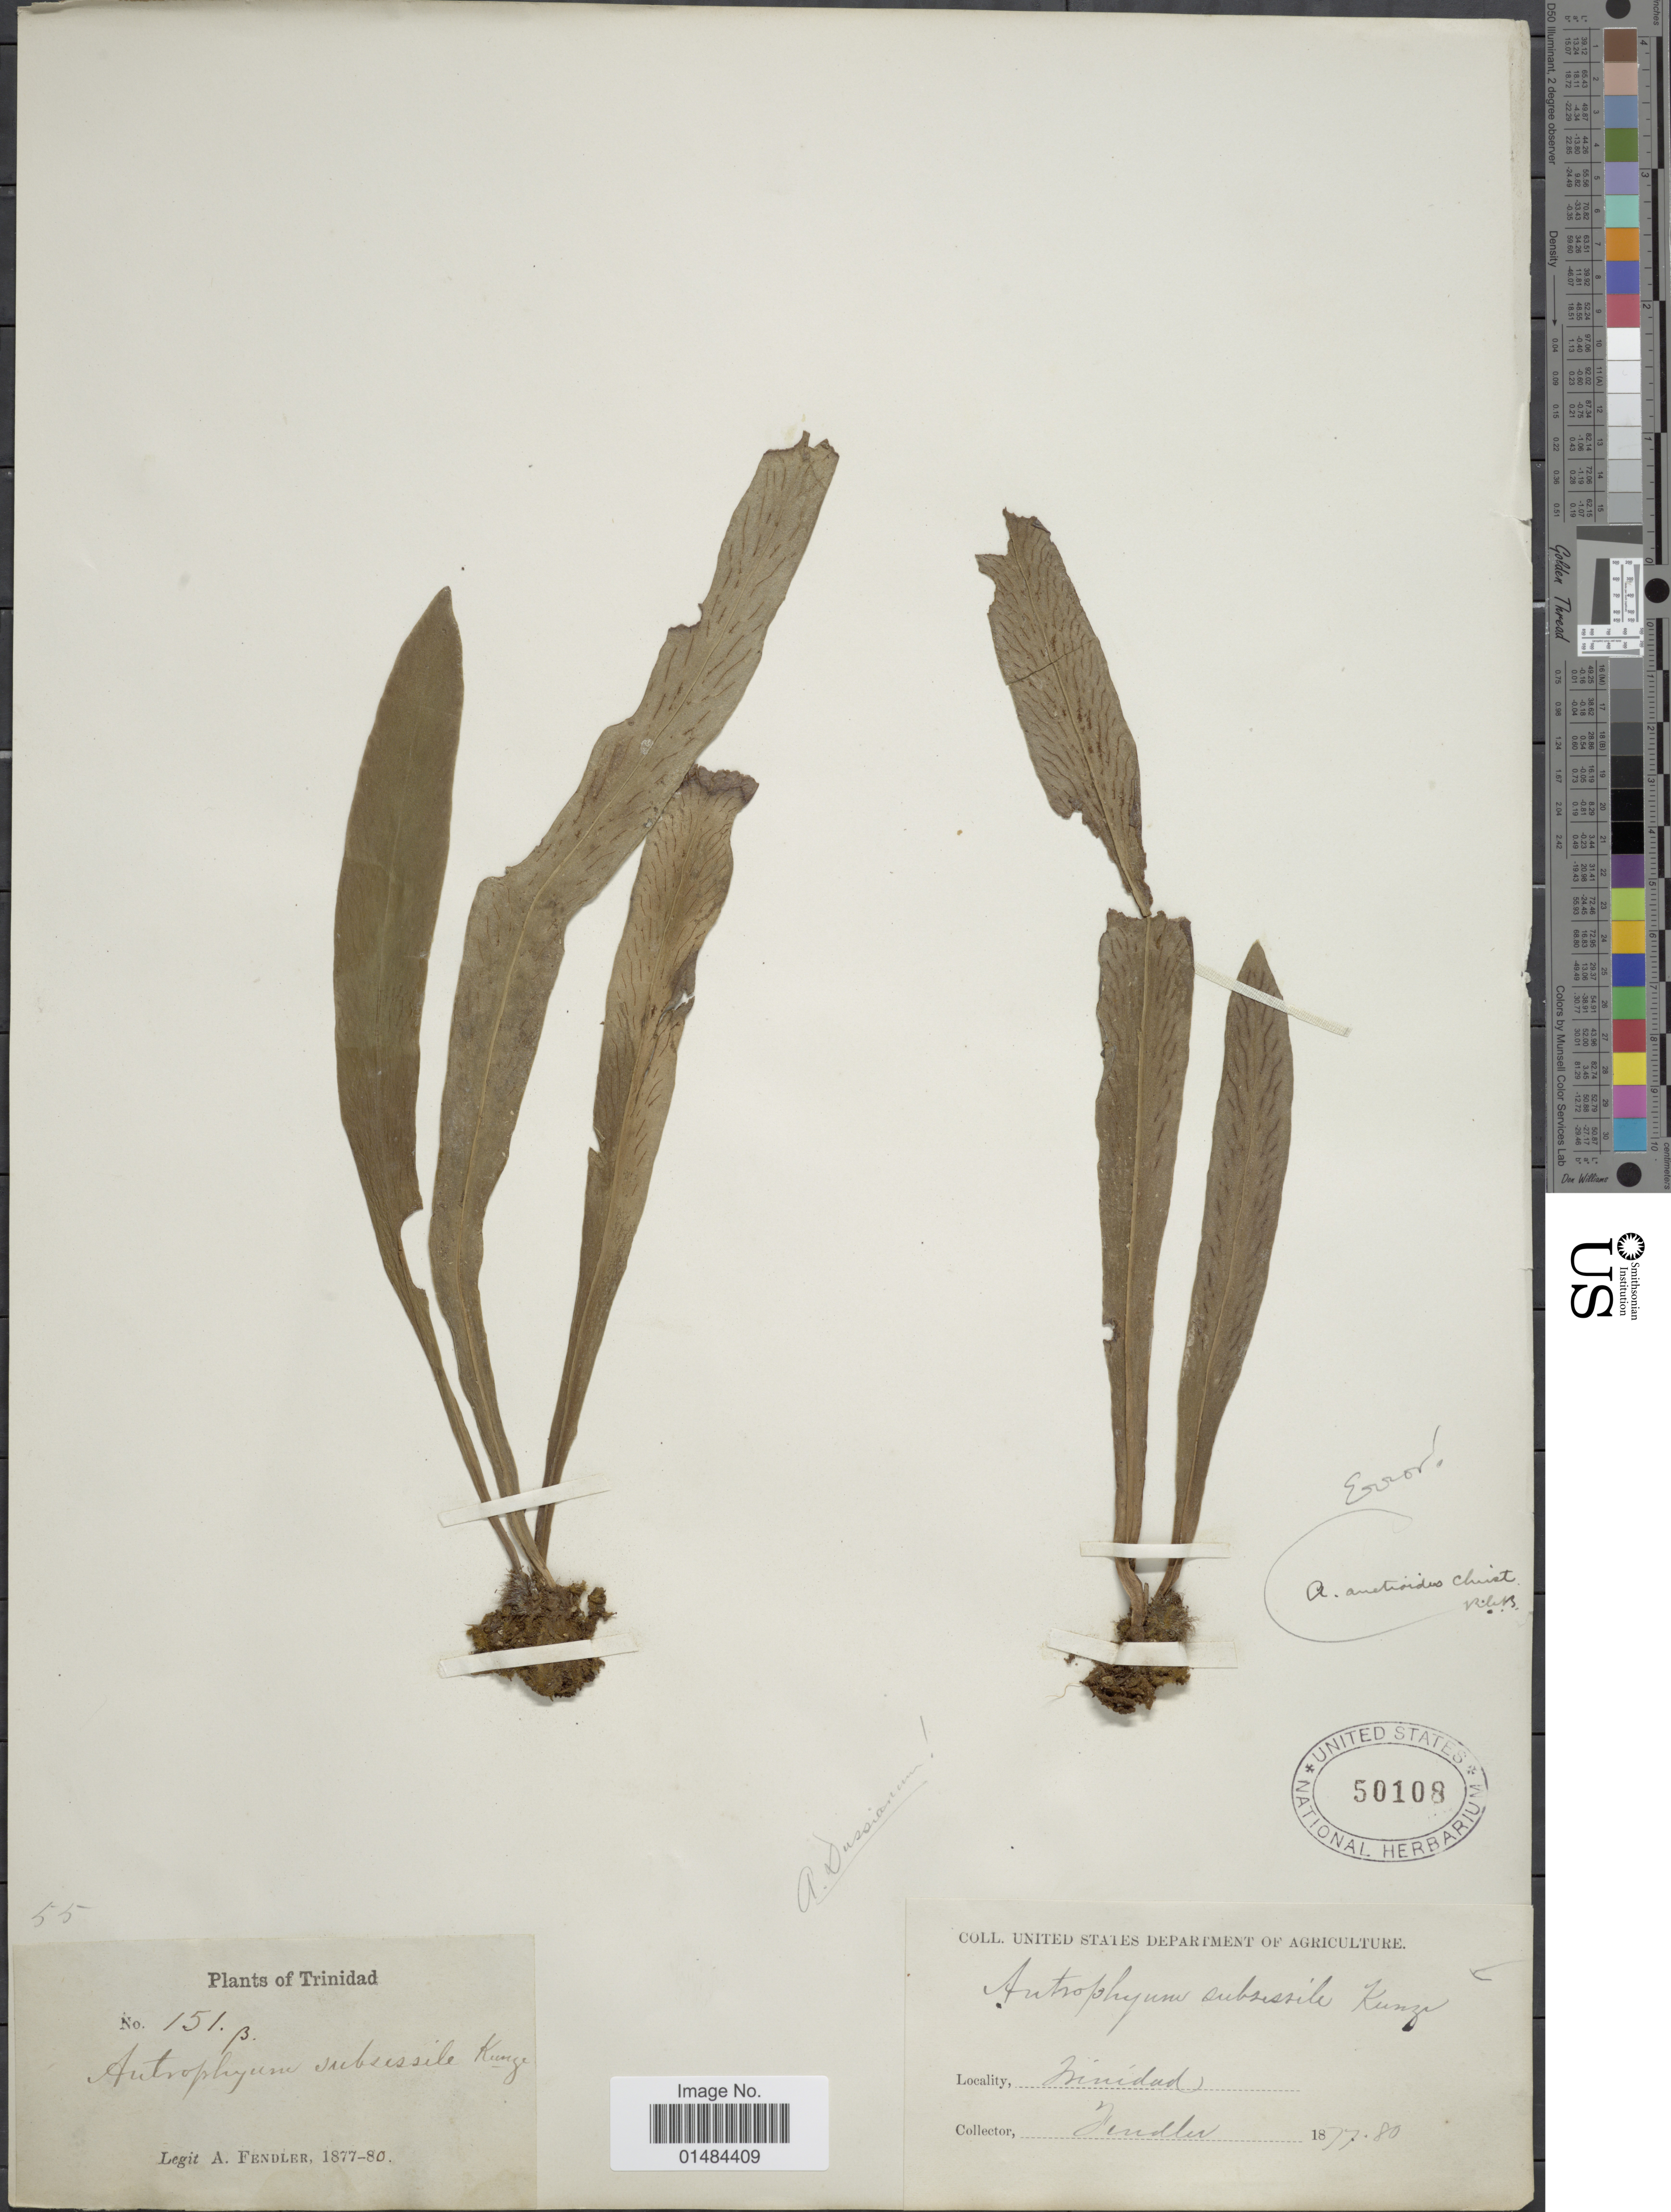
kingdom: Plantae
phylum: Tracheophyta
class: Polypodiopsida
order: Polypodiales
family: Pteridaceae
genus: Polytaenium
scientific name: Polytaenium dussianum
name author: (Benedict) Benedict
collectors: A. Fendler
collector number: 151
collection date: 1877/1880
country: Trinidad and Tobago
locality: Trinidad.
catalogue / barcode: US 50108